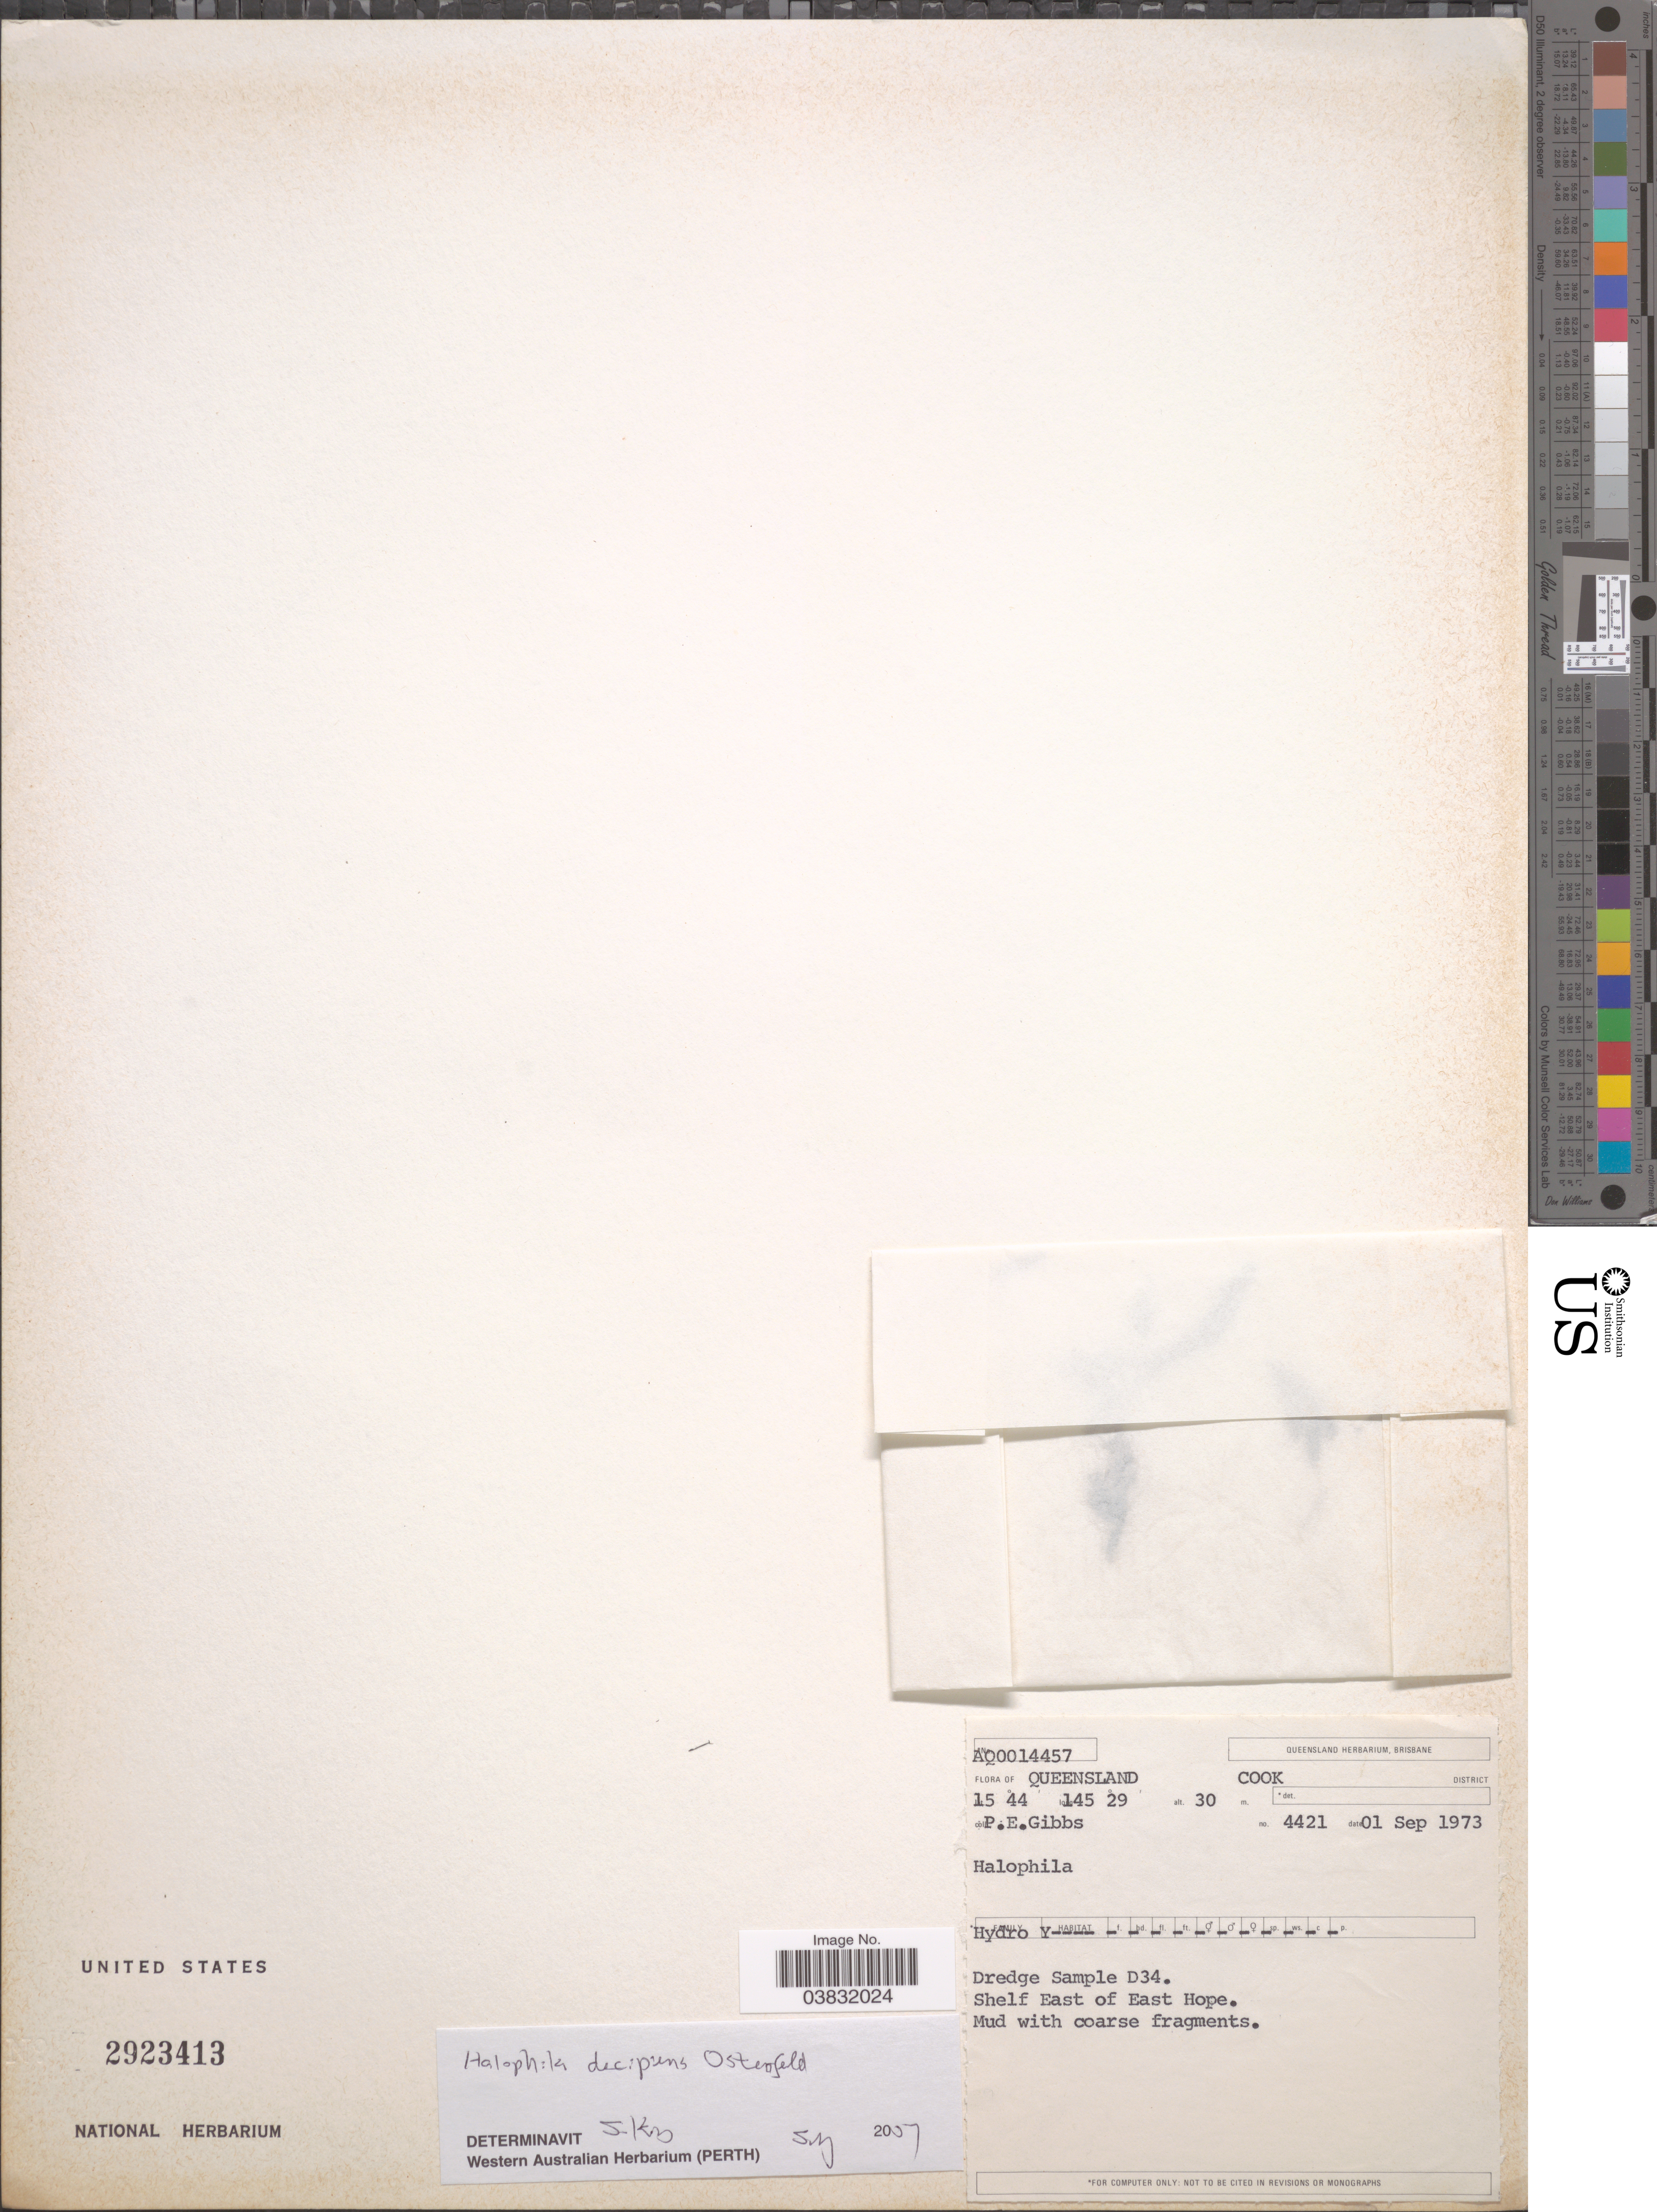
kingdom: Plantae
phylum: Tracheophyta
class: Liliopsida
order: Alismatales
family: Hydrocharitaceae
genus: Halophila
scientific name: Halophila decipiens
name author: Ostenf.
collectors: P. E. Gibbs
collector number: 4421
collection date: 1973-09-01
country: Australia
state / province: Queensland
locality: Cook District. Dredge Sample D34. Shelf East of East Hope.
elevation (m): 30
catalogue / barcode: US 2923413